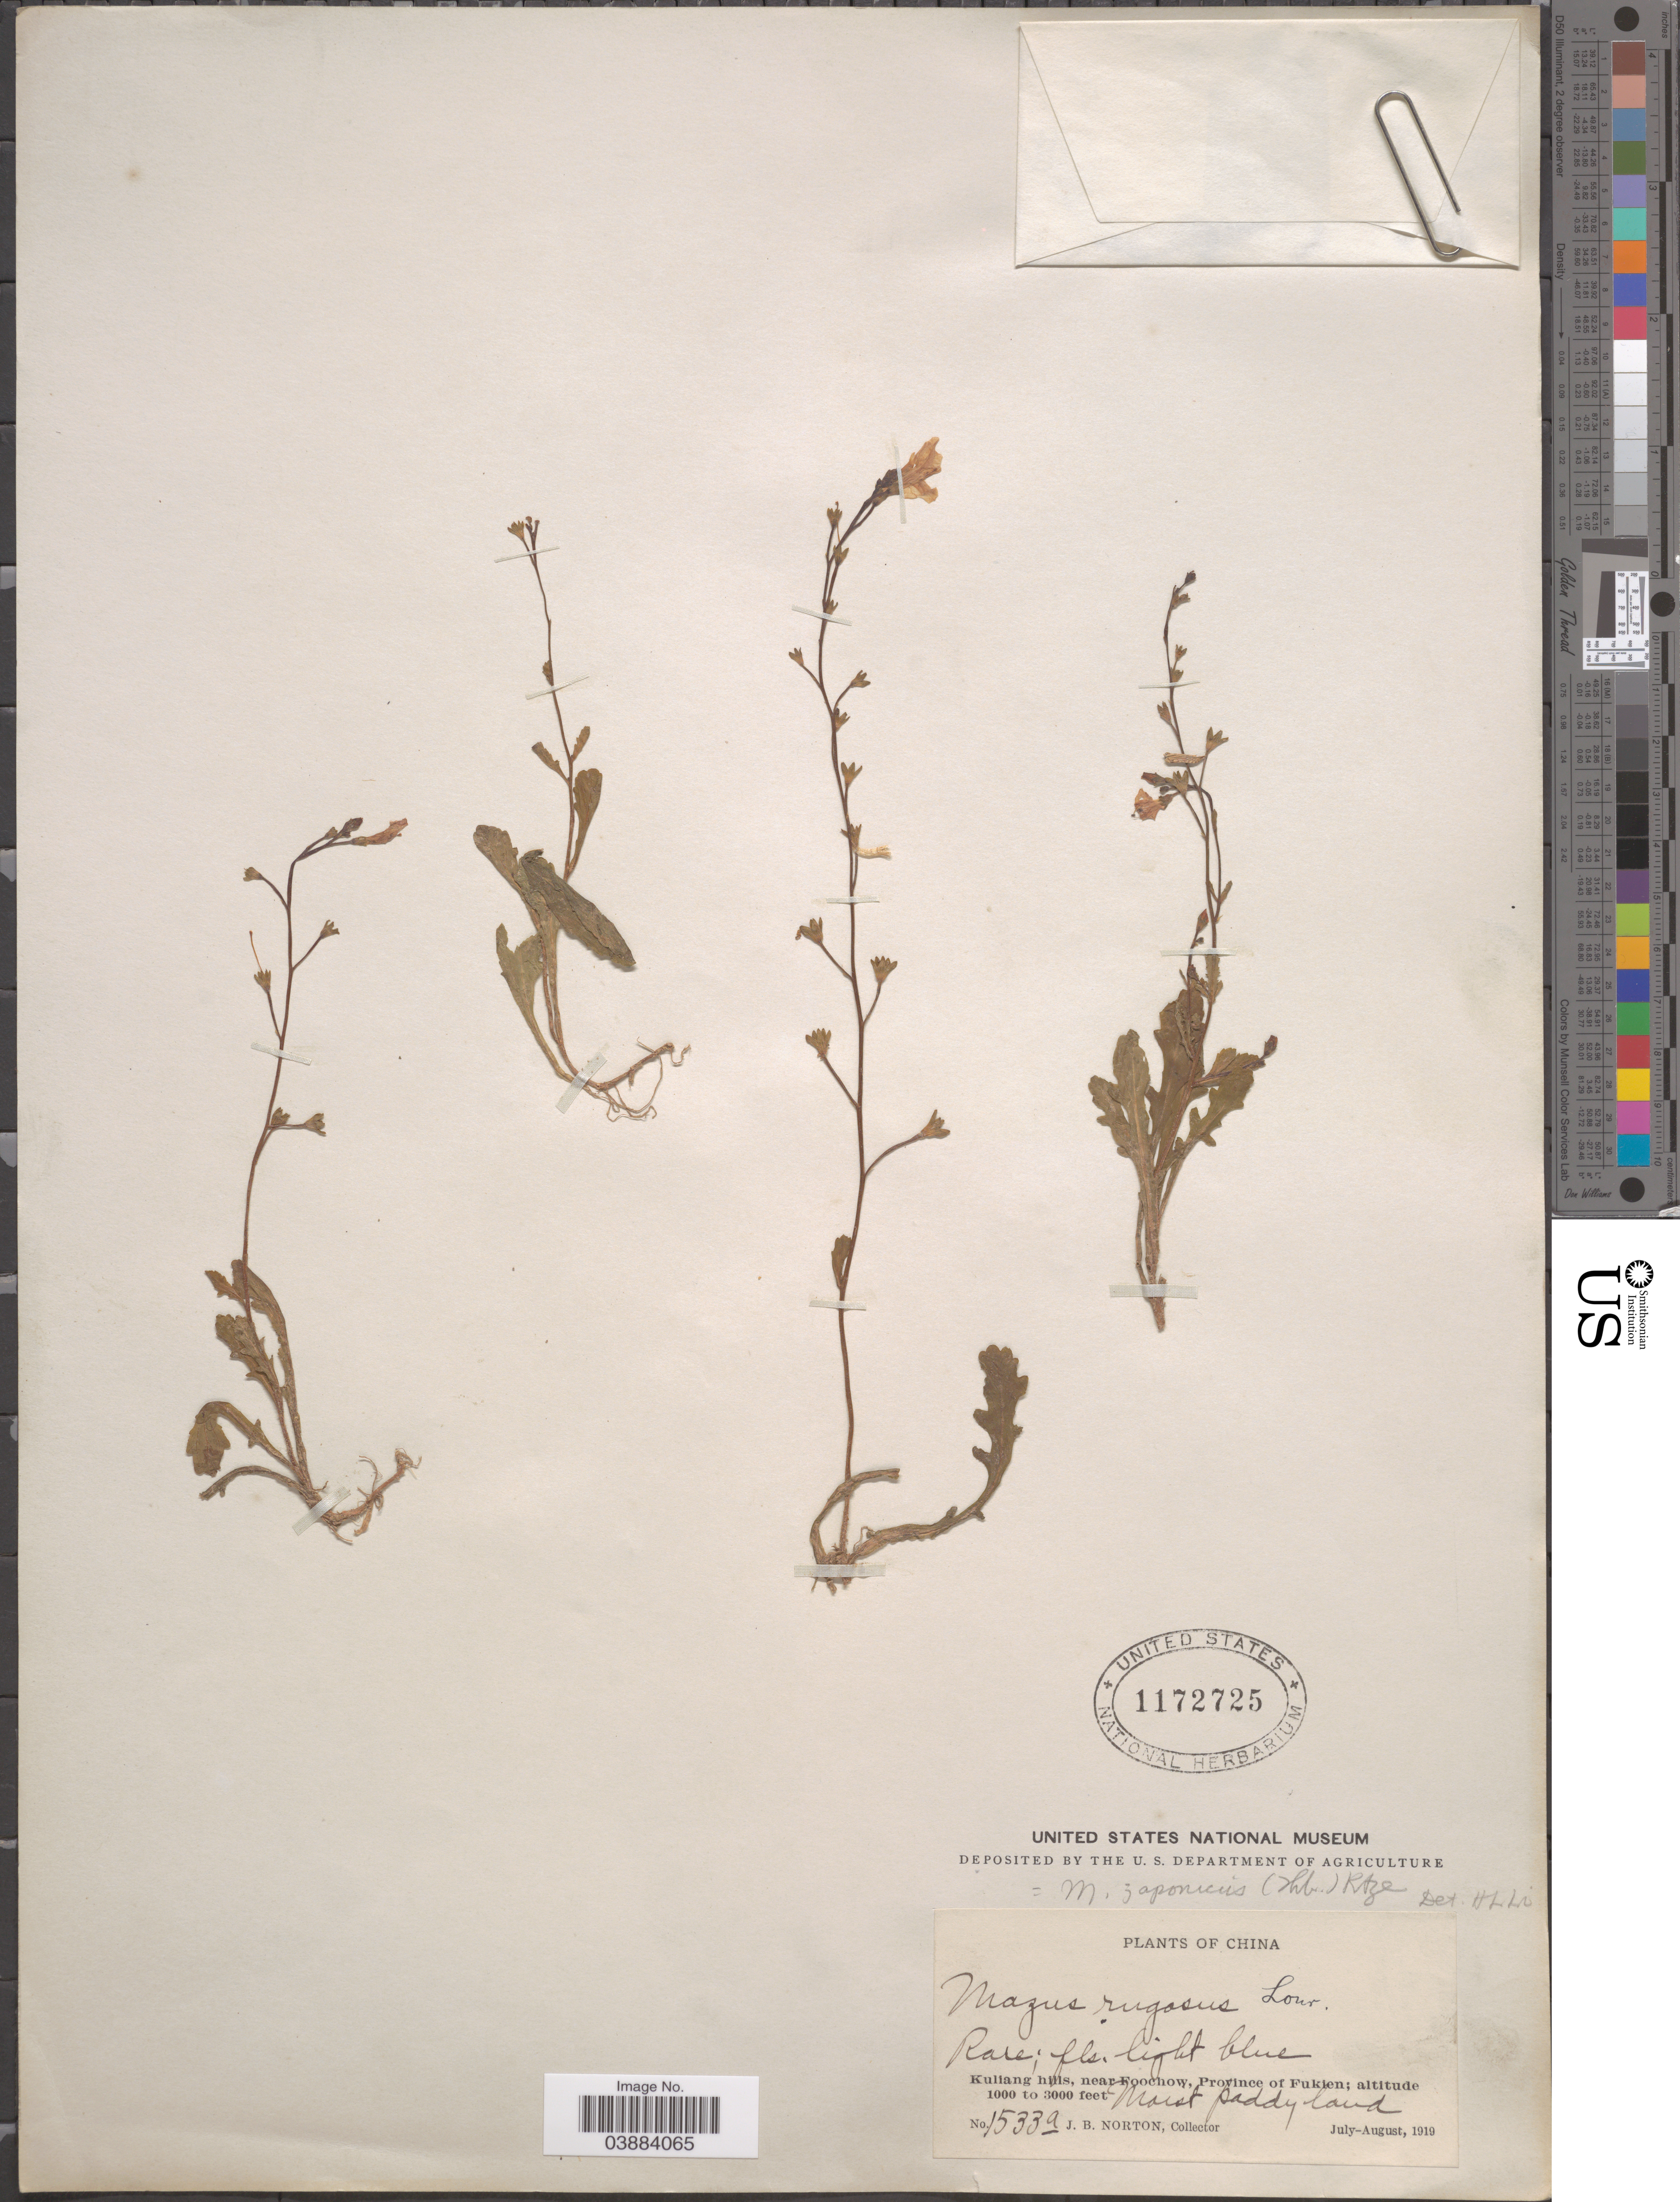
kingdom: Plantae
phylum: Tracheophyta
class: Magnoliopsida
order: Lamiales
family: Mazaceae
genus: Mazus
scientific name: Mazus japonicus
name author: (Thunb.) Kuntze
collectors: J. B. Norton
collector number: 1533a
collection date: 1919-07/1919-08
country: China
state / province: Fujian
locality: Kuliang hills, near Foochow, Province of Fukien.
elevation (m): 305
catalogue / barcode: US 1172725